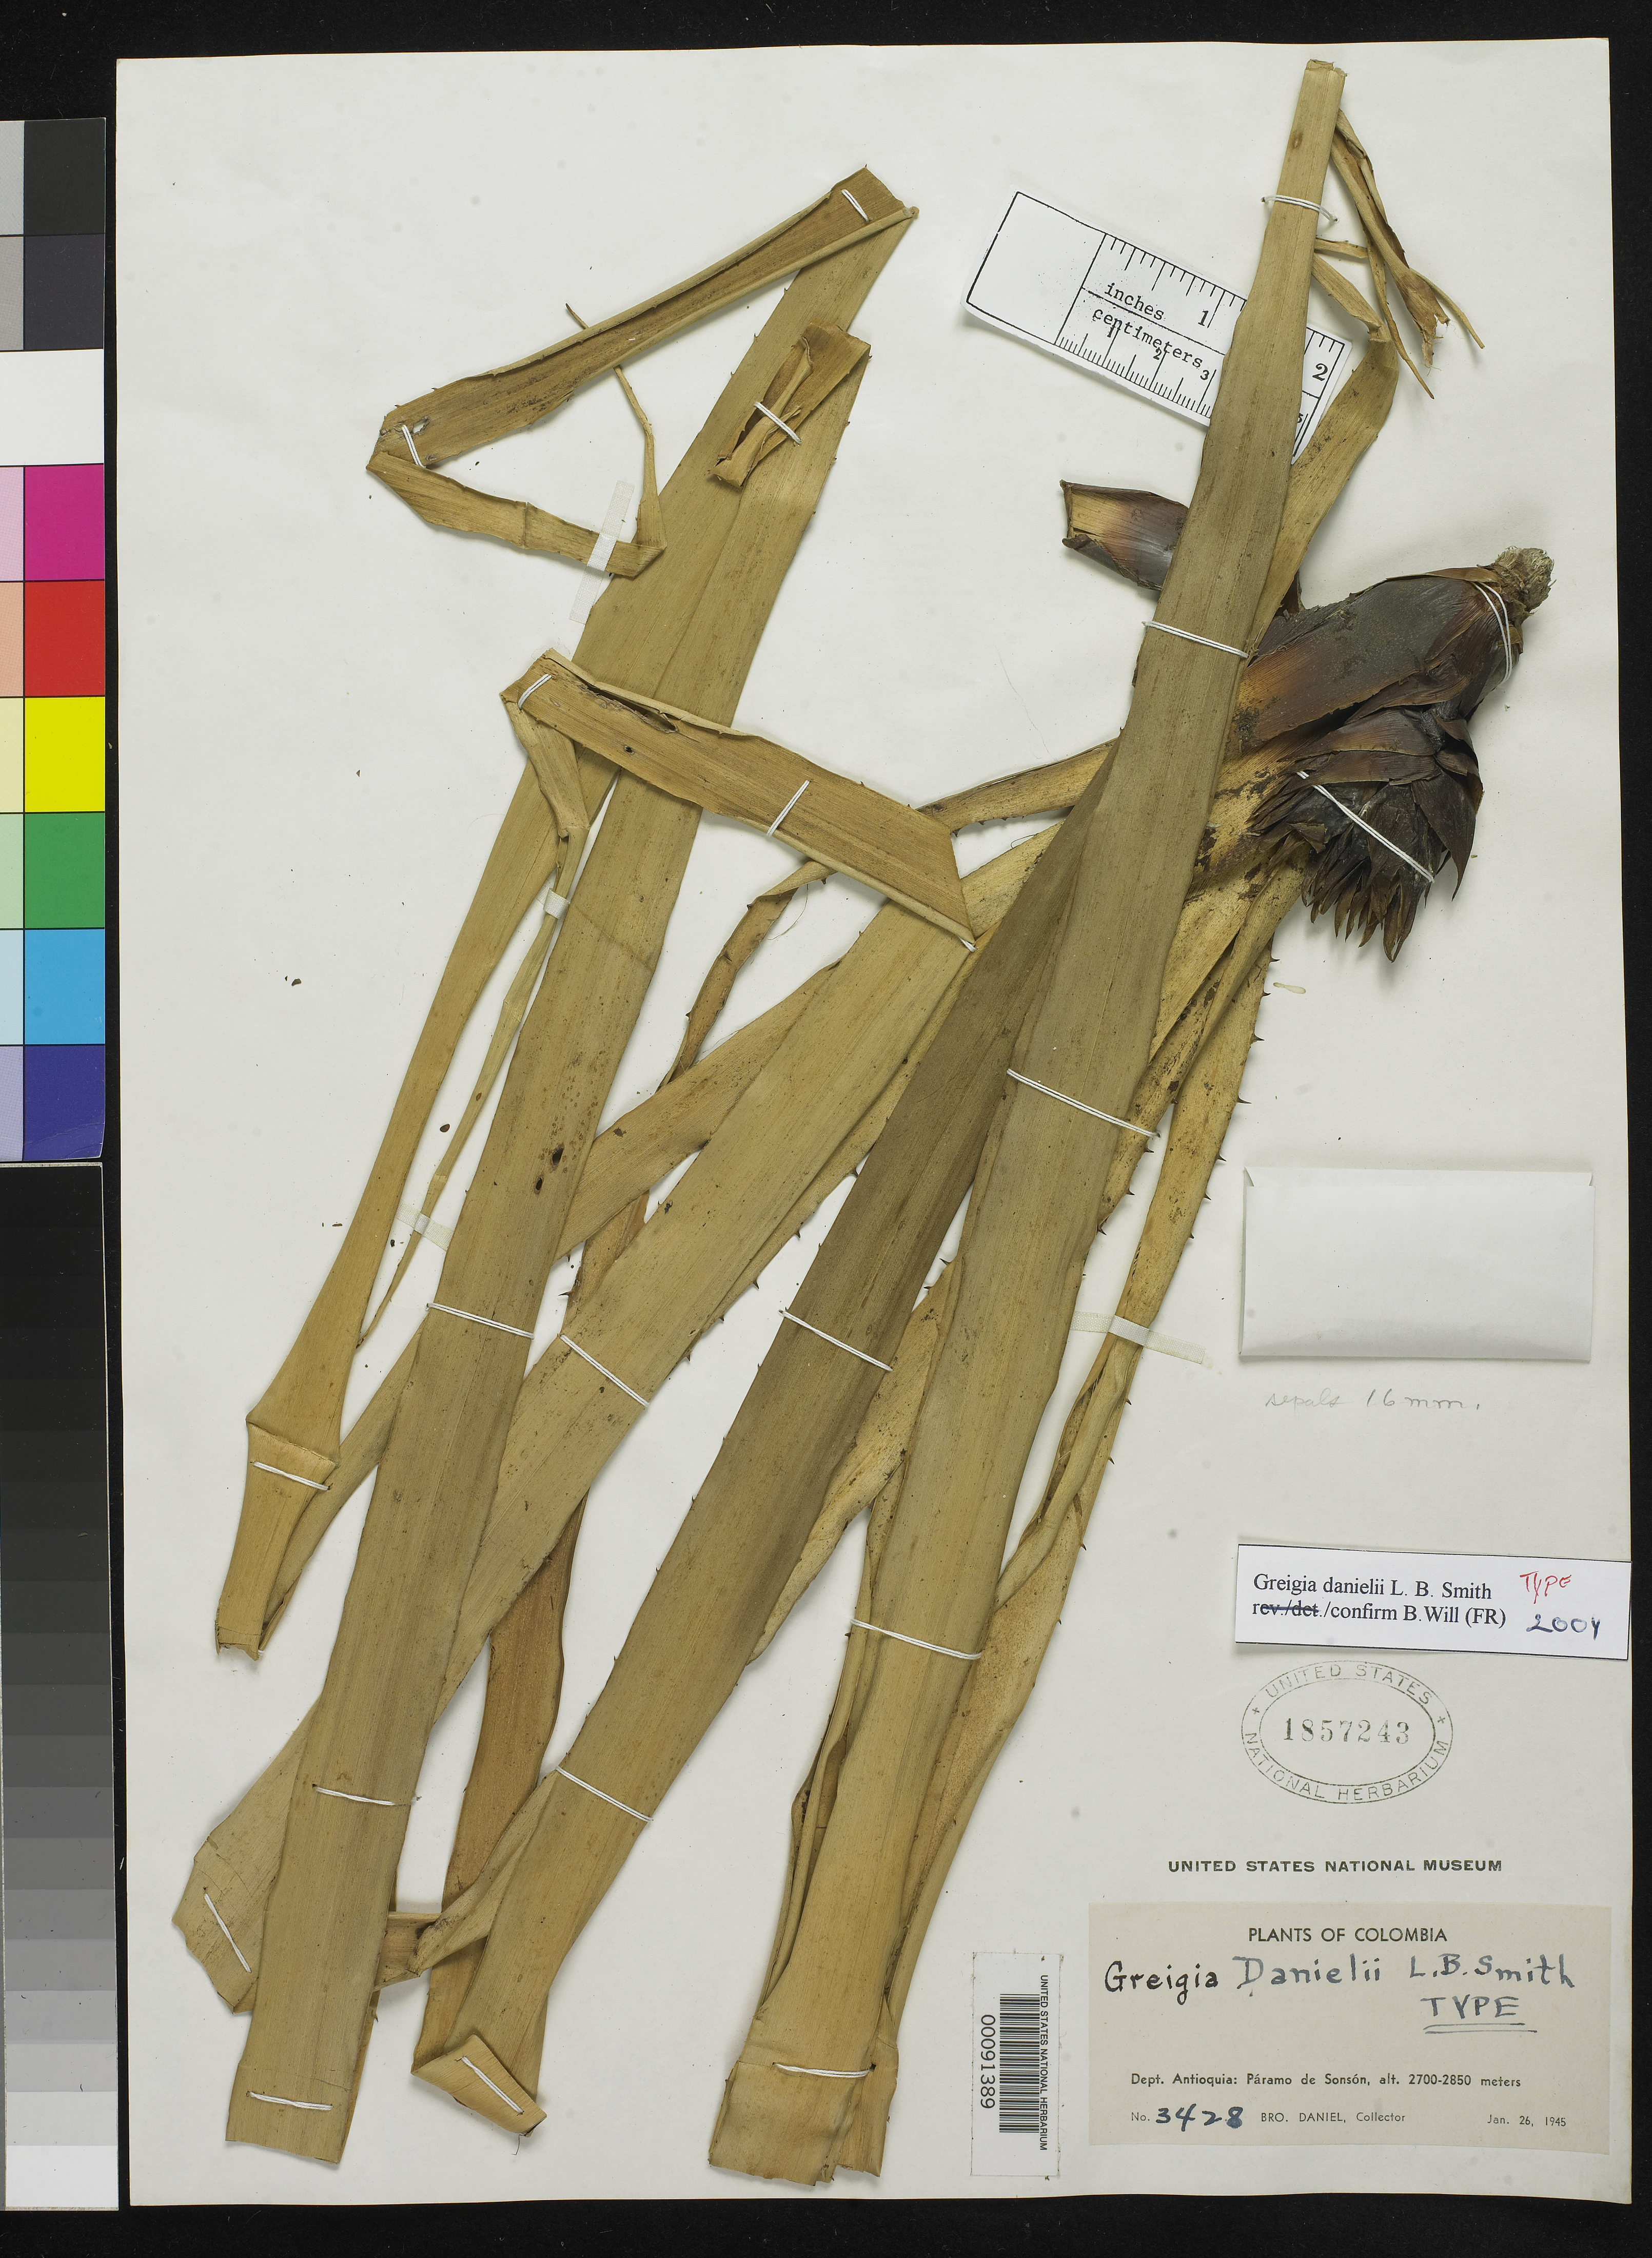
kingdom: Plantae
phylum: Tracheophyta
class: Liliopsida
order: Poales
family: Bromeliaceae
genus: Greigia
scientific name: Greigia danielii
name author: L.B. Sm.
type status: Holotype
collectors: Bro. Daniel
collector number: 3428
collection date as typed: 26 Jan 1945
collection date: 1945-01-26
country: Colombia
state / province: Antioquia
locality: Paramo de Sonson.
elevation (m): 2700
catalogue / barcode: US 1857243